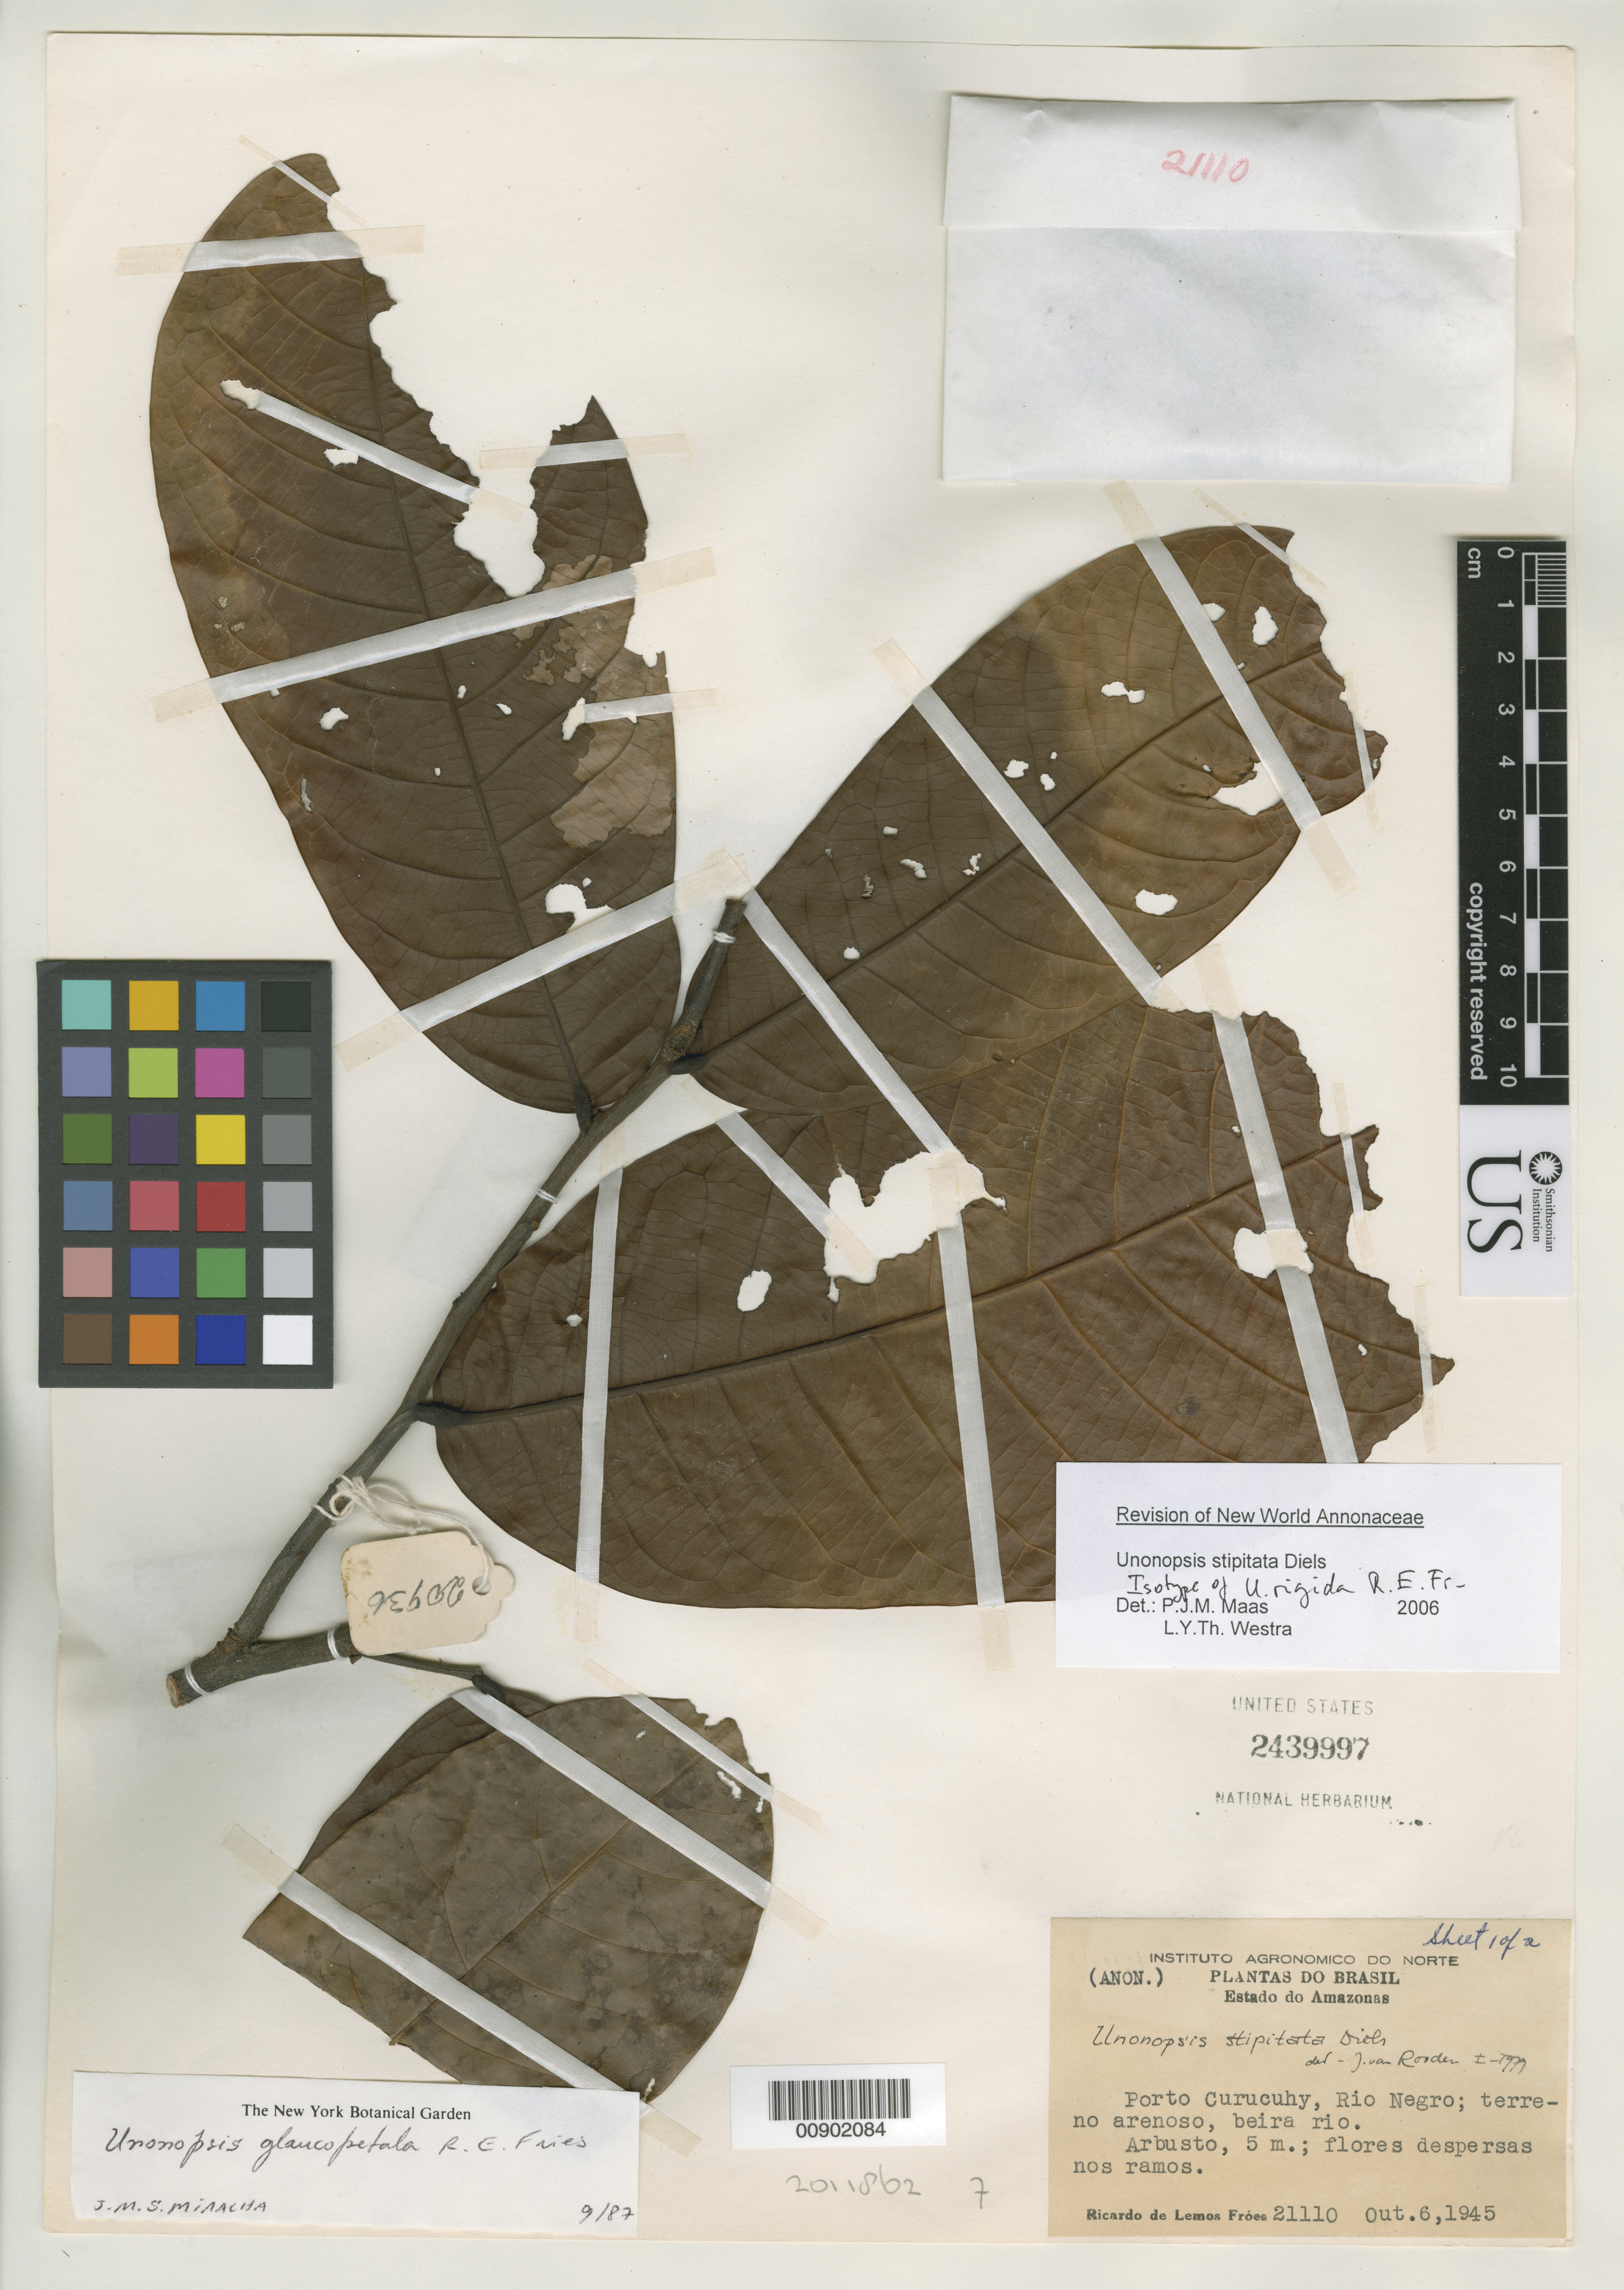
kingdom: Plantae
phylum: Tracheophyta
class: Magnoliopsida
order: Magnoliales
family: Annonaceae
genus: Unonopsis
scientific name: Unonopsis rigida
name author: R.E. Fr.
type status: Isotype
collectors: R. L. Fróes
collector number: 21110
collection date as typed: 06 Oct 1945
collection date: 1945-10-06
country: Brazil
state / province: Amazonas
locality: Porto Curucuhy, Rio Negro.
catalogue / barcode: US 2439997